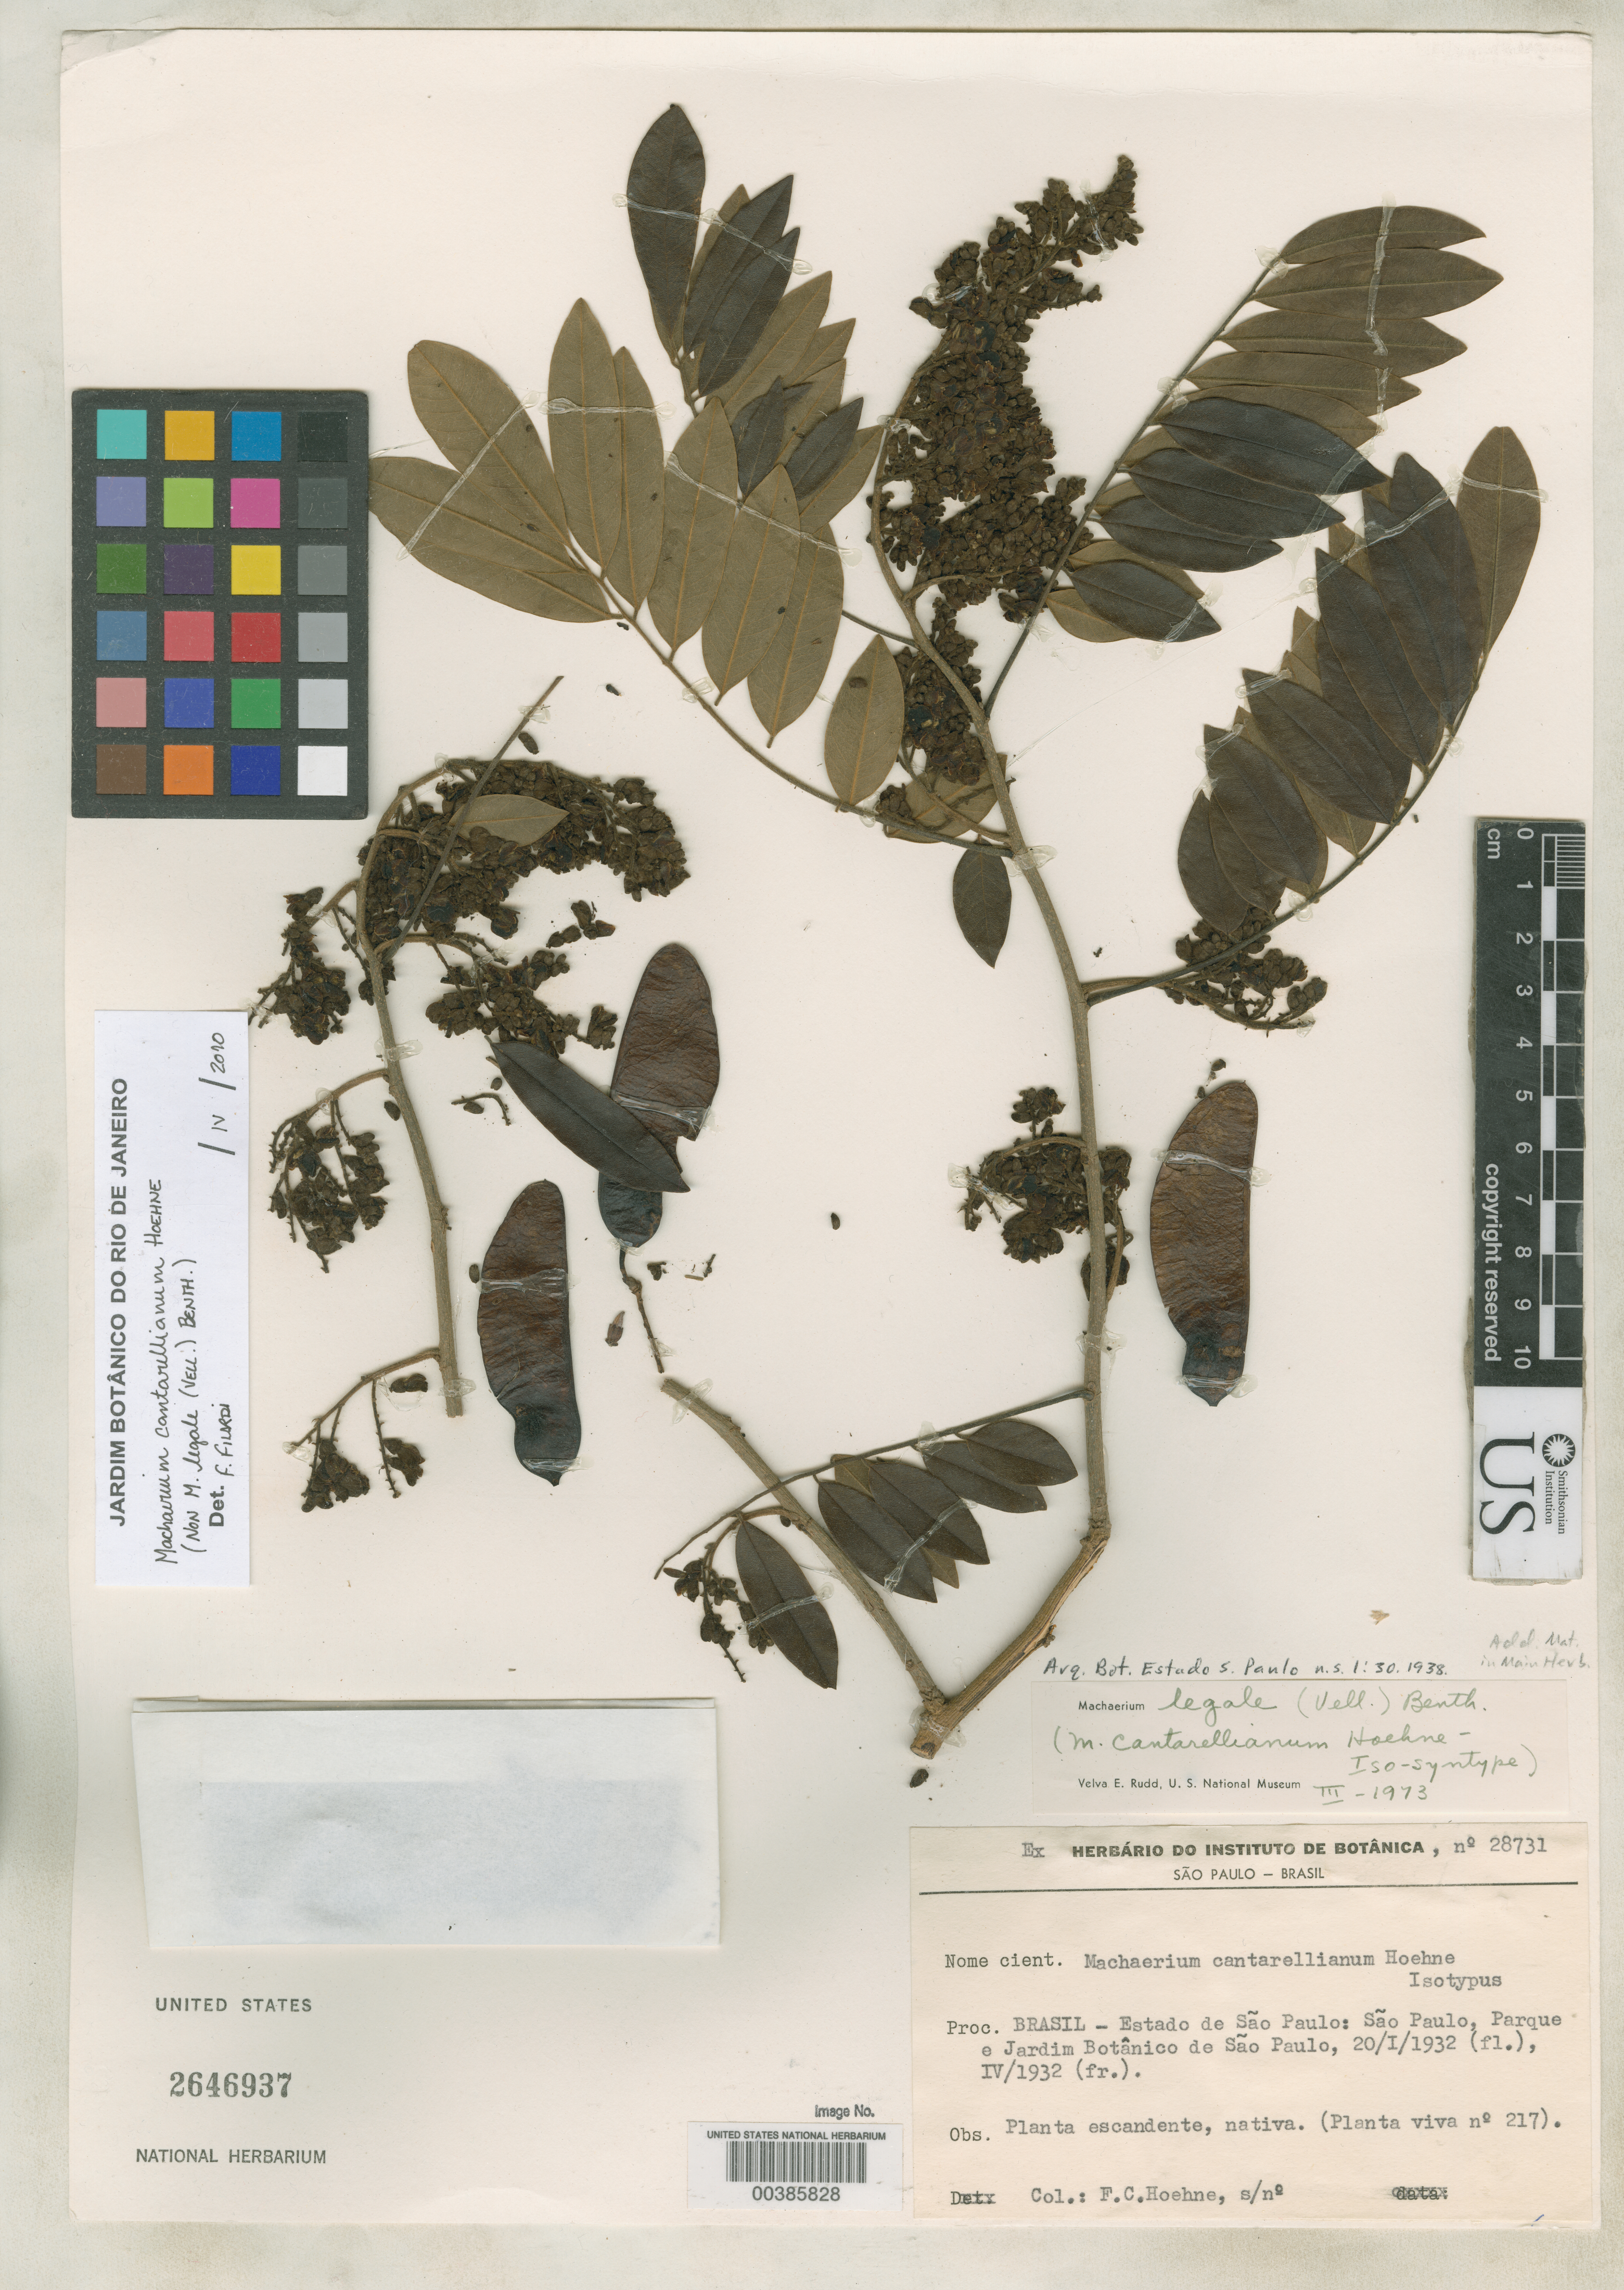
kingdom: Plantae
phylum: Tracheophyta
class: Magnoliopsida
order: Fabales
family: Fabaceae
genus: Machaerium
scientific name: Machaerium cantarellianum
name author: Hoehne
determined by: Ranzato Filardi, F. L., (JBRJ)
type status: Isosyntype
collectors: F. C. Hoehne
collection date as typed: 20 Jan 1932 and -- Apr 1932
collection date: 1932-01-20,1932-04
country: Brazil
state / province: São Paulo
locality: Estado de São Paulo: São Paulo, Parque e Jardim Botanico de São Paulo.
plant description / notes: Previously annotated by V.E. Rudd (1973) as Machaerium legala (Vell.) Benth.; Sheet apparently mounted with flowering & fruiting specimens collected from same cultivated plant on two different dates. "Planta viva no. 217"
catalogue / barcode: US 2646937